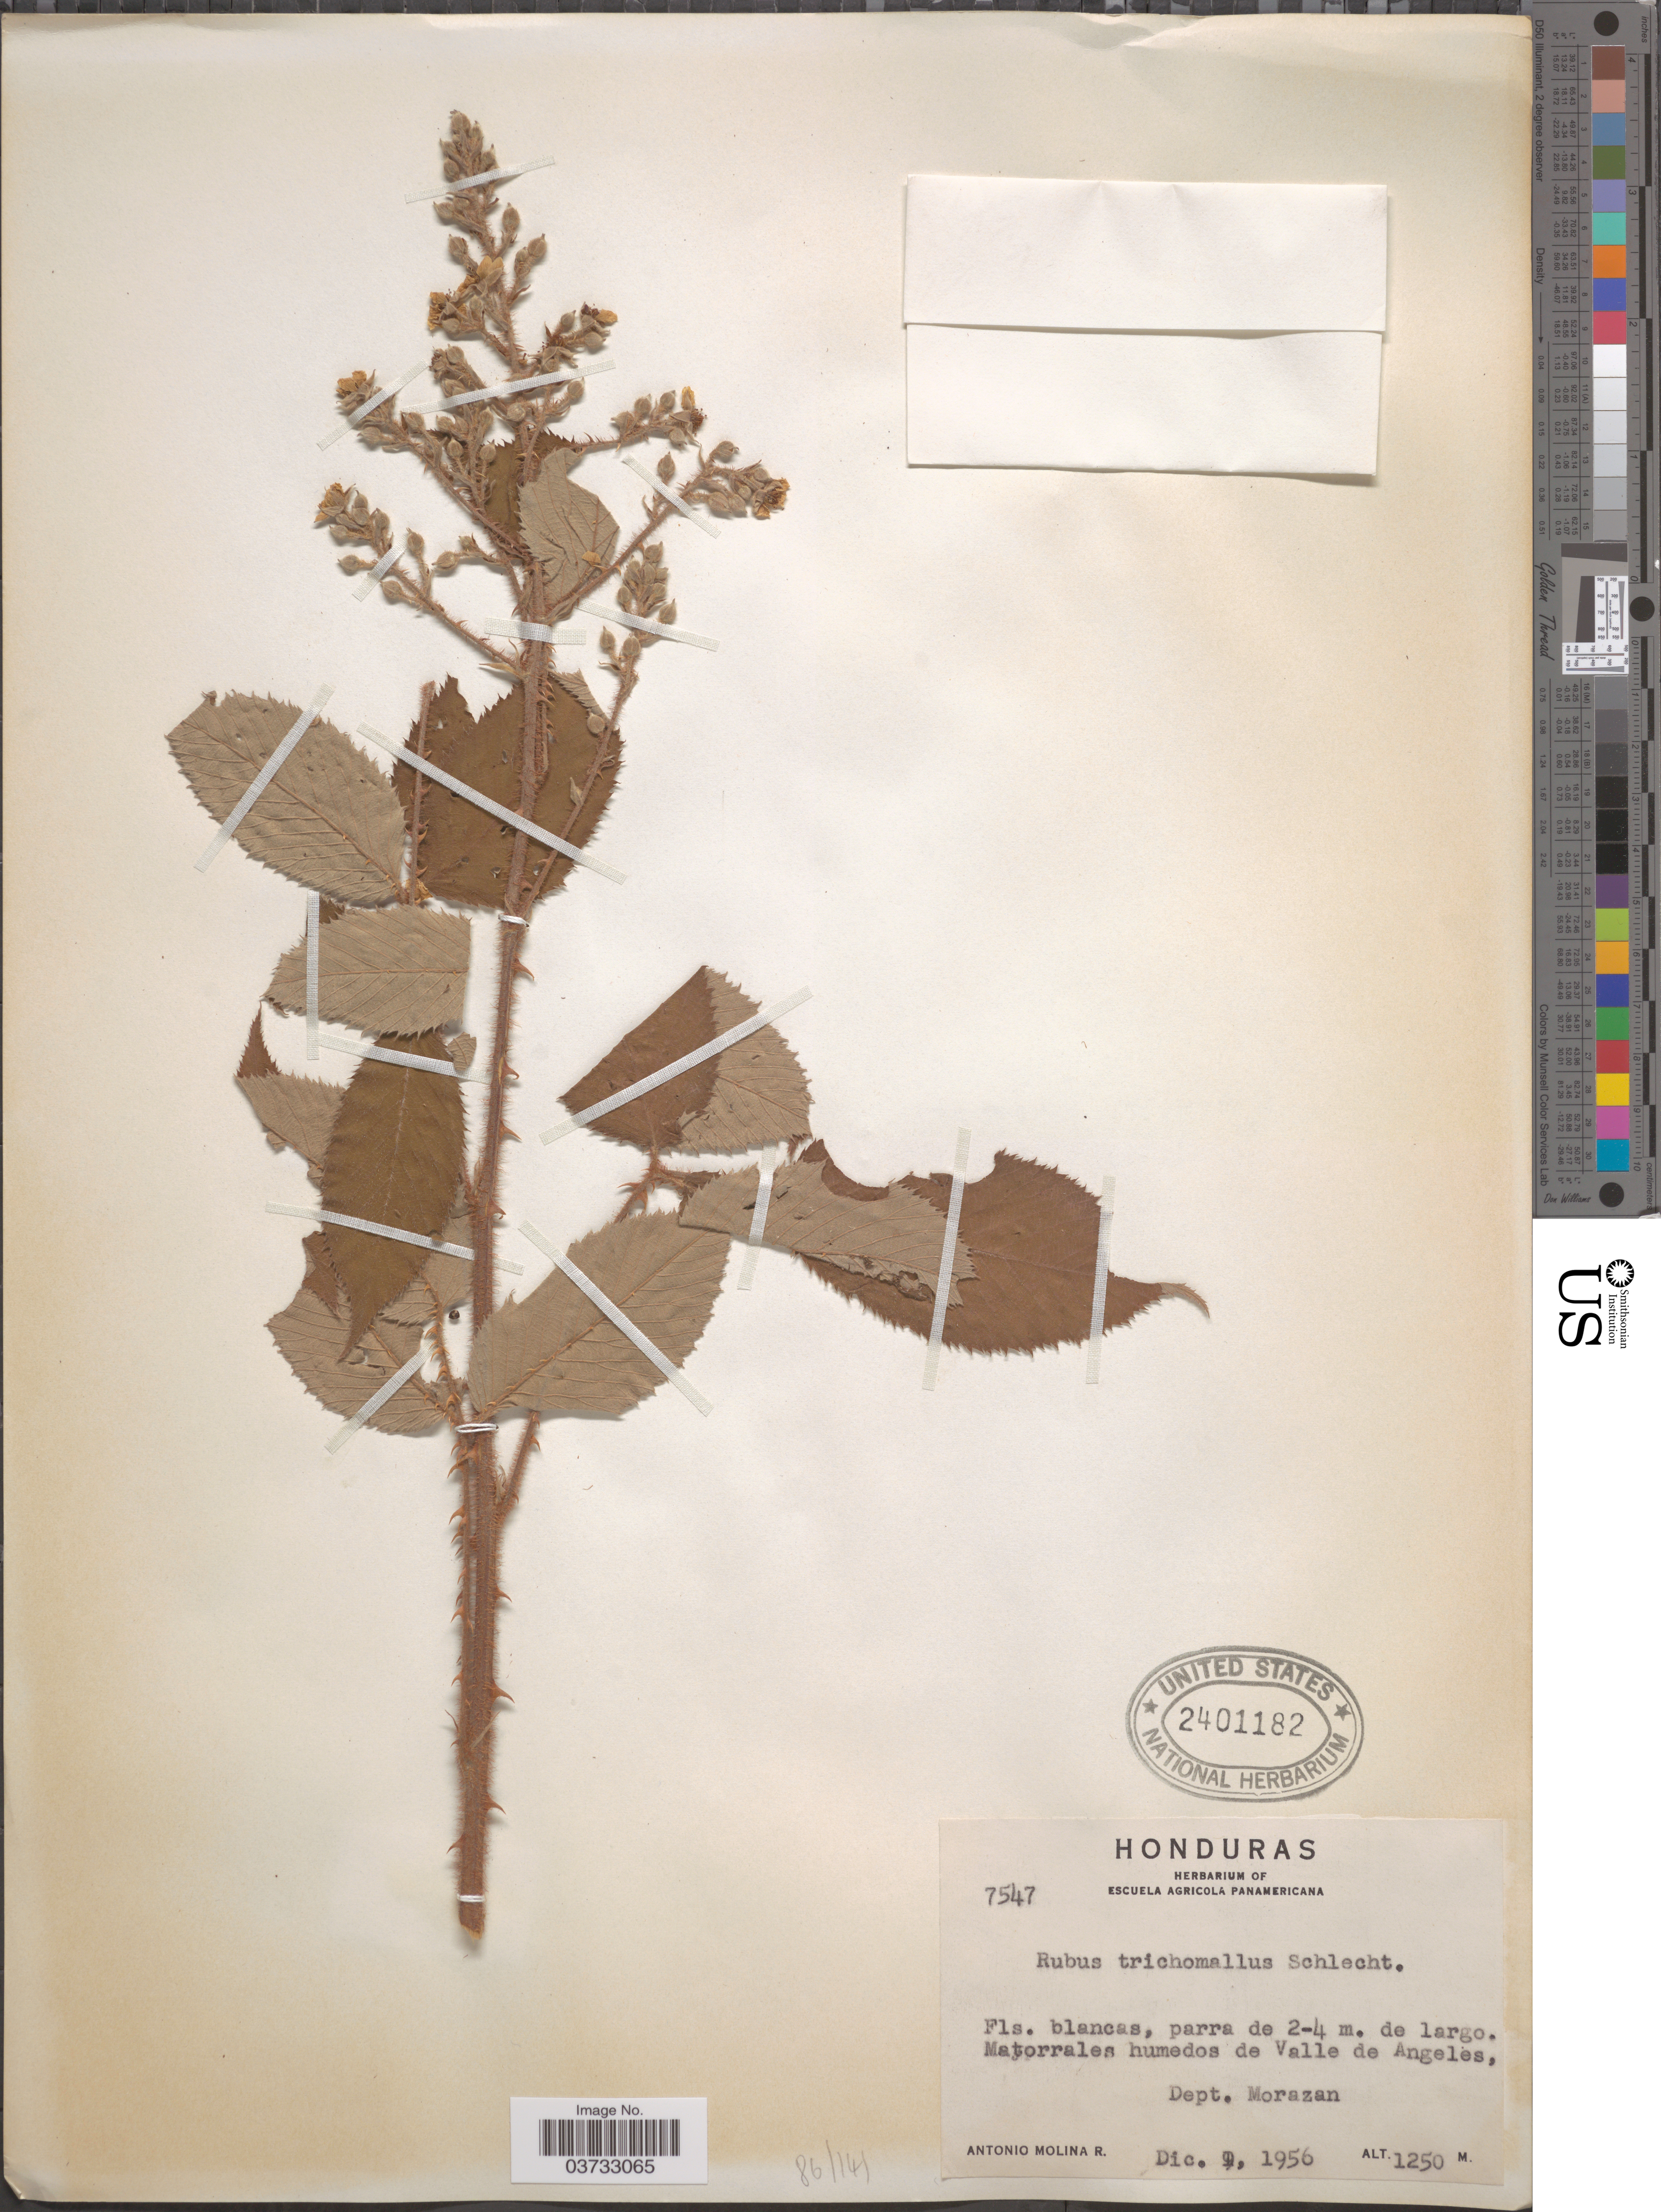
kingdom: Plantae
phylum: Tracheophyta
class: Magnoliopsida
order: Rosales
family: Rosaceae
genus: Rubus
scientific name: Rubus trichomallus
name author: Schltdl.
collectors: A. Molina R.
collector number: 7547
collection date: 1956-12-09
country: El Salvador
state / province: Morazan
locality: Matorrales humedos de Valle de Angeles, Dept. Morazan.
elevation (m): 1250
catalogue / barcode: US 2401182